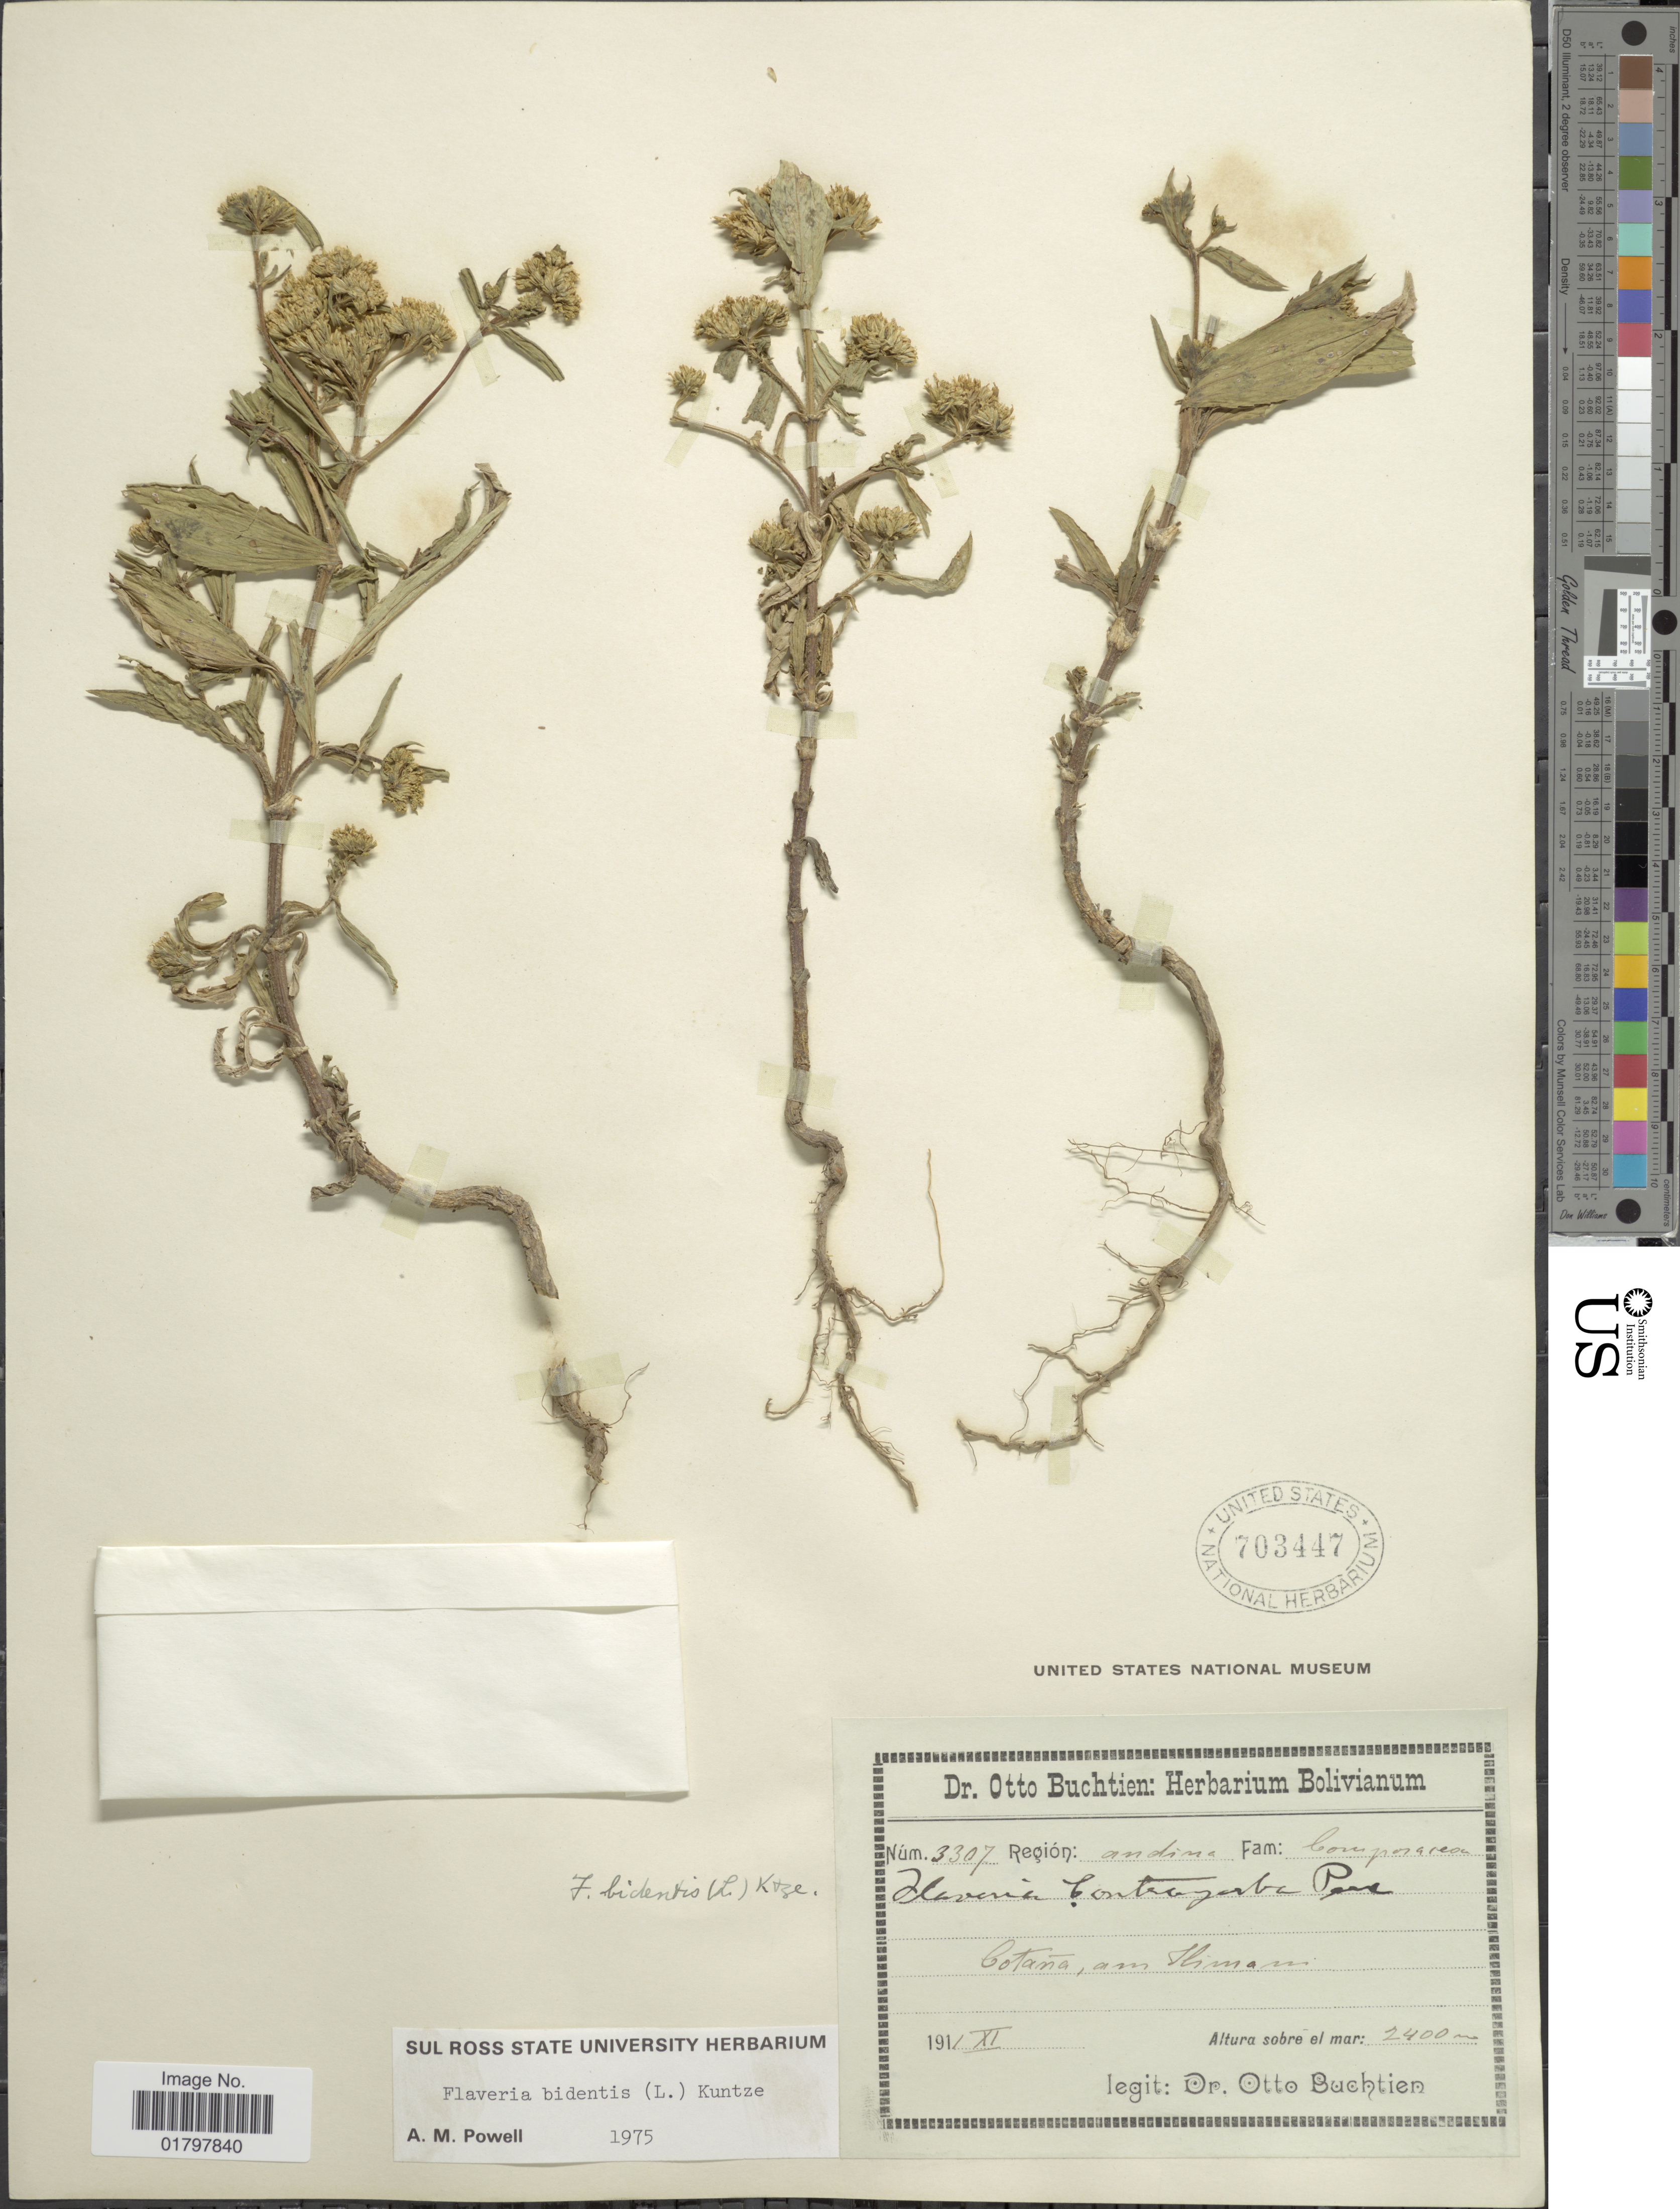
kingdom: Plantae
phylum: Tracheophyta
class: Magnoliopsida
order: Asterales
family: Asteraceae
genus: Flaveria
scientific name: Flaveria bidentis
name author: (L.) Kuntze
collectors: O. Buchtien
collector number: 3307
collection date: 1911-11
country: Bolivia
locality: Región: andina. Cotaña, am Illimani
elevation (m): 2400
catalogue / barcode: US 703447